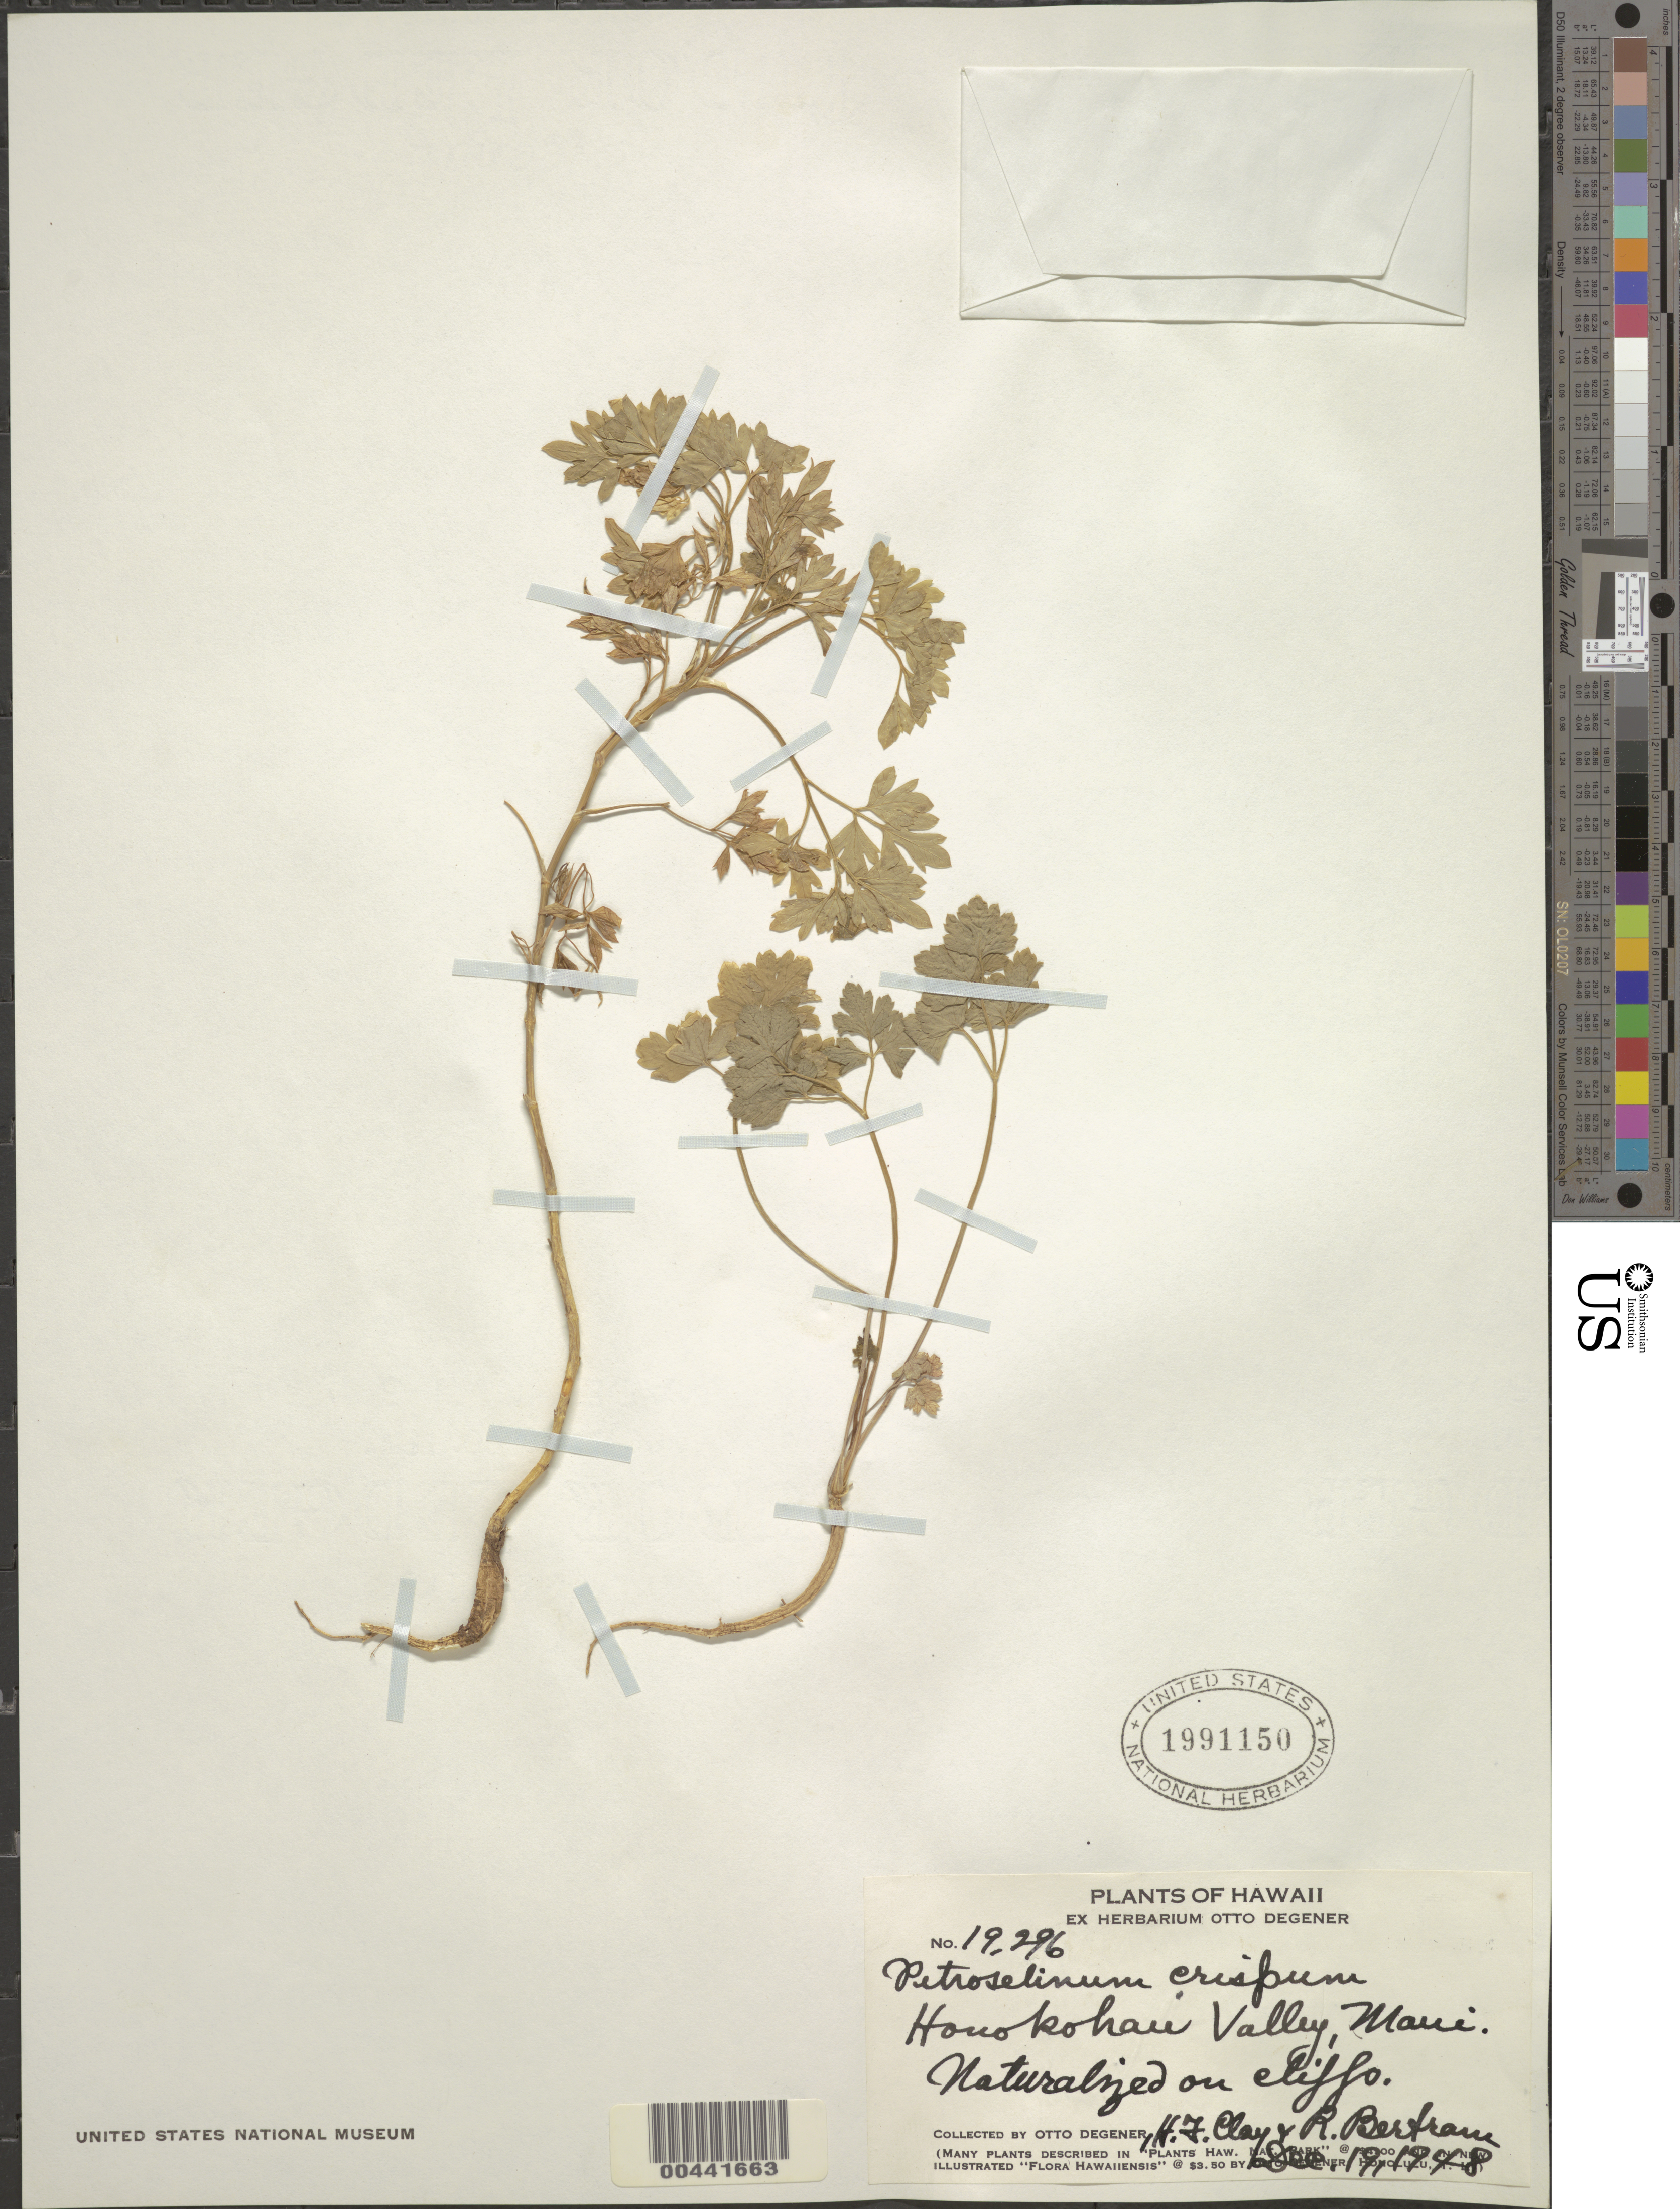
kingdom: Plantae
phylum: Tracheophyta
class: Magnoliopsida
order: Apiales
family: Apiaceae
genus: Petroselinum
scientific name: Petroselinum crispum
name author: (Mill.) Fuss.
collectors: O. Degener, H. Clay & R. Bertram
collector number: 19296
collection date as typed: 19 Dec 1948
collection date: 1948-12-19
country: United States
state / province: Hawaii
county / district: Maui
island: Maui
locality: Honokohau Valley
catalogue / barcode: US 1991150